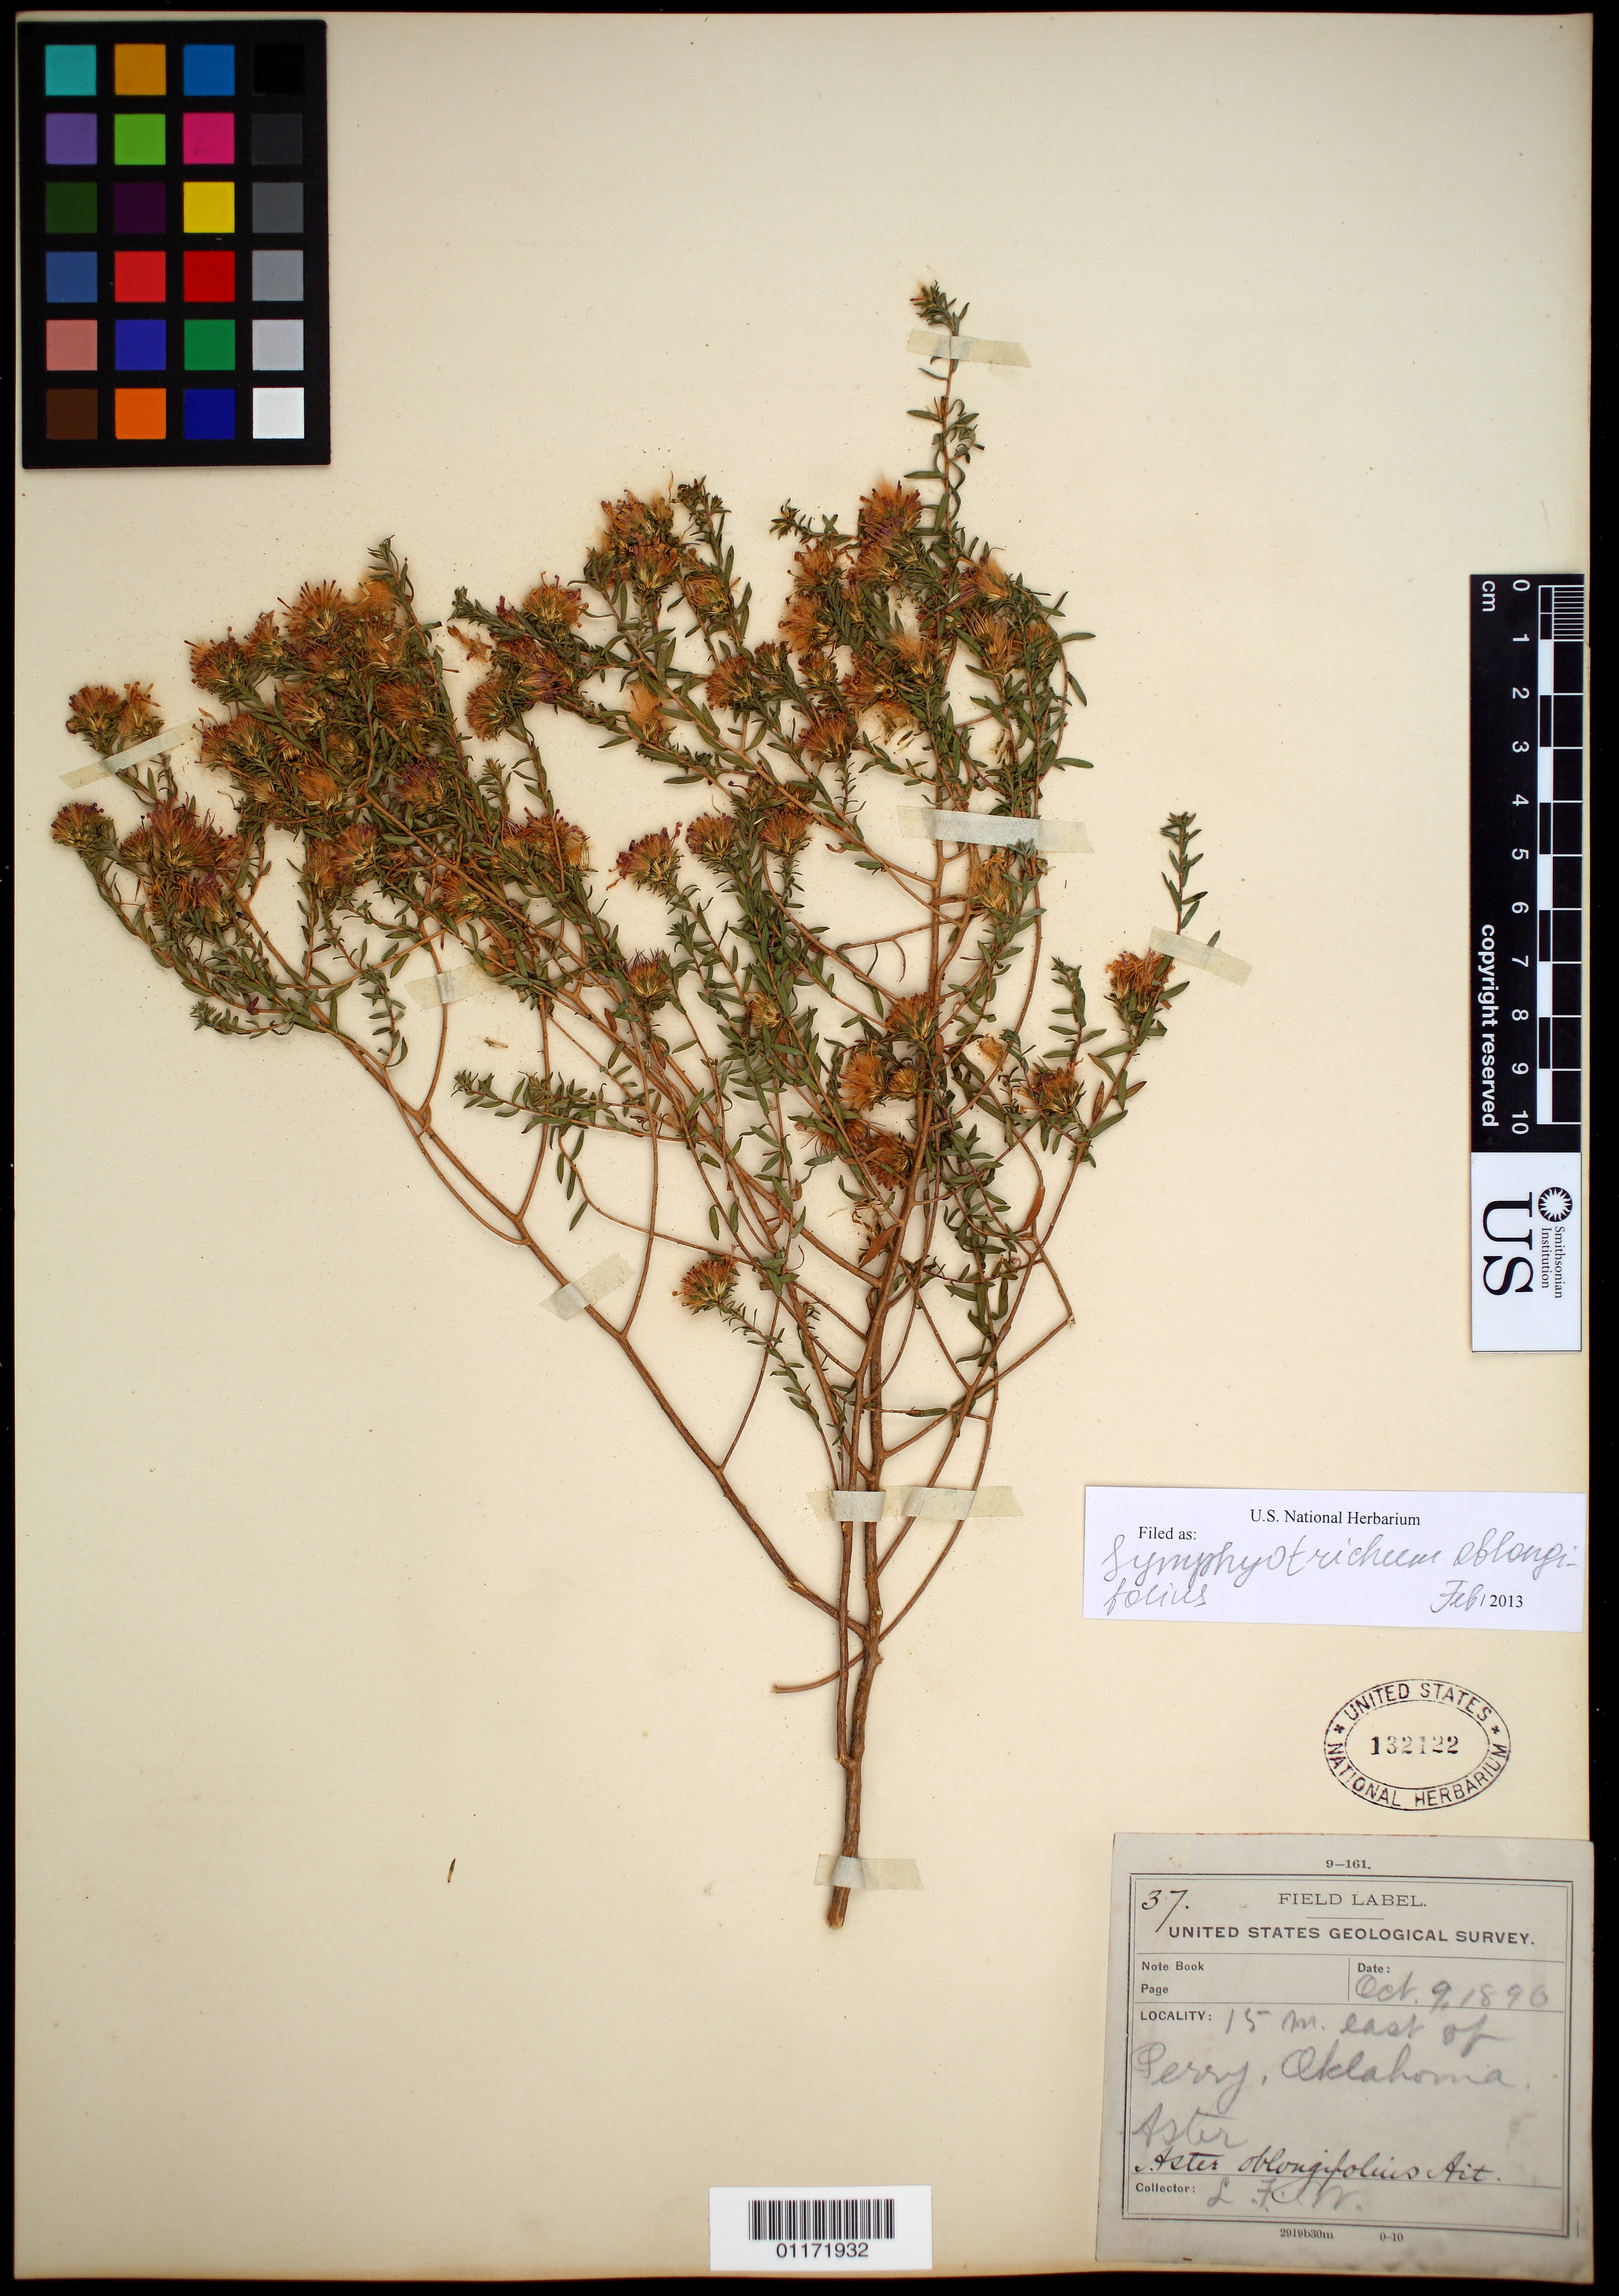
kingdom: Plantae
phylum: Tracheophyta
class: Magnoliopsida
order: Asterales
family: Asteraceae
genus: Symphyotrichum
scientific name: Symphyotrichum oblongifolium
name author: (Nutt.) G.L. Nesom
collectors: L. F. Ward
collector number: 37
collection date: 1896-10-09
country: United States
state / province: Oklahoma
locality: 15 m. east of Perry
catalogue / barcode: US 132122